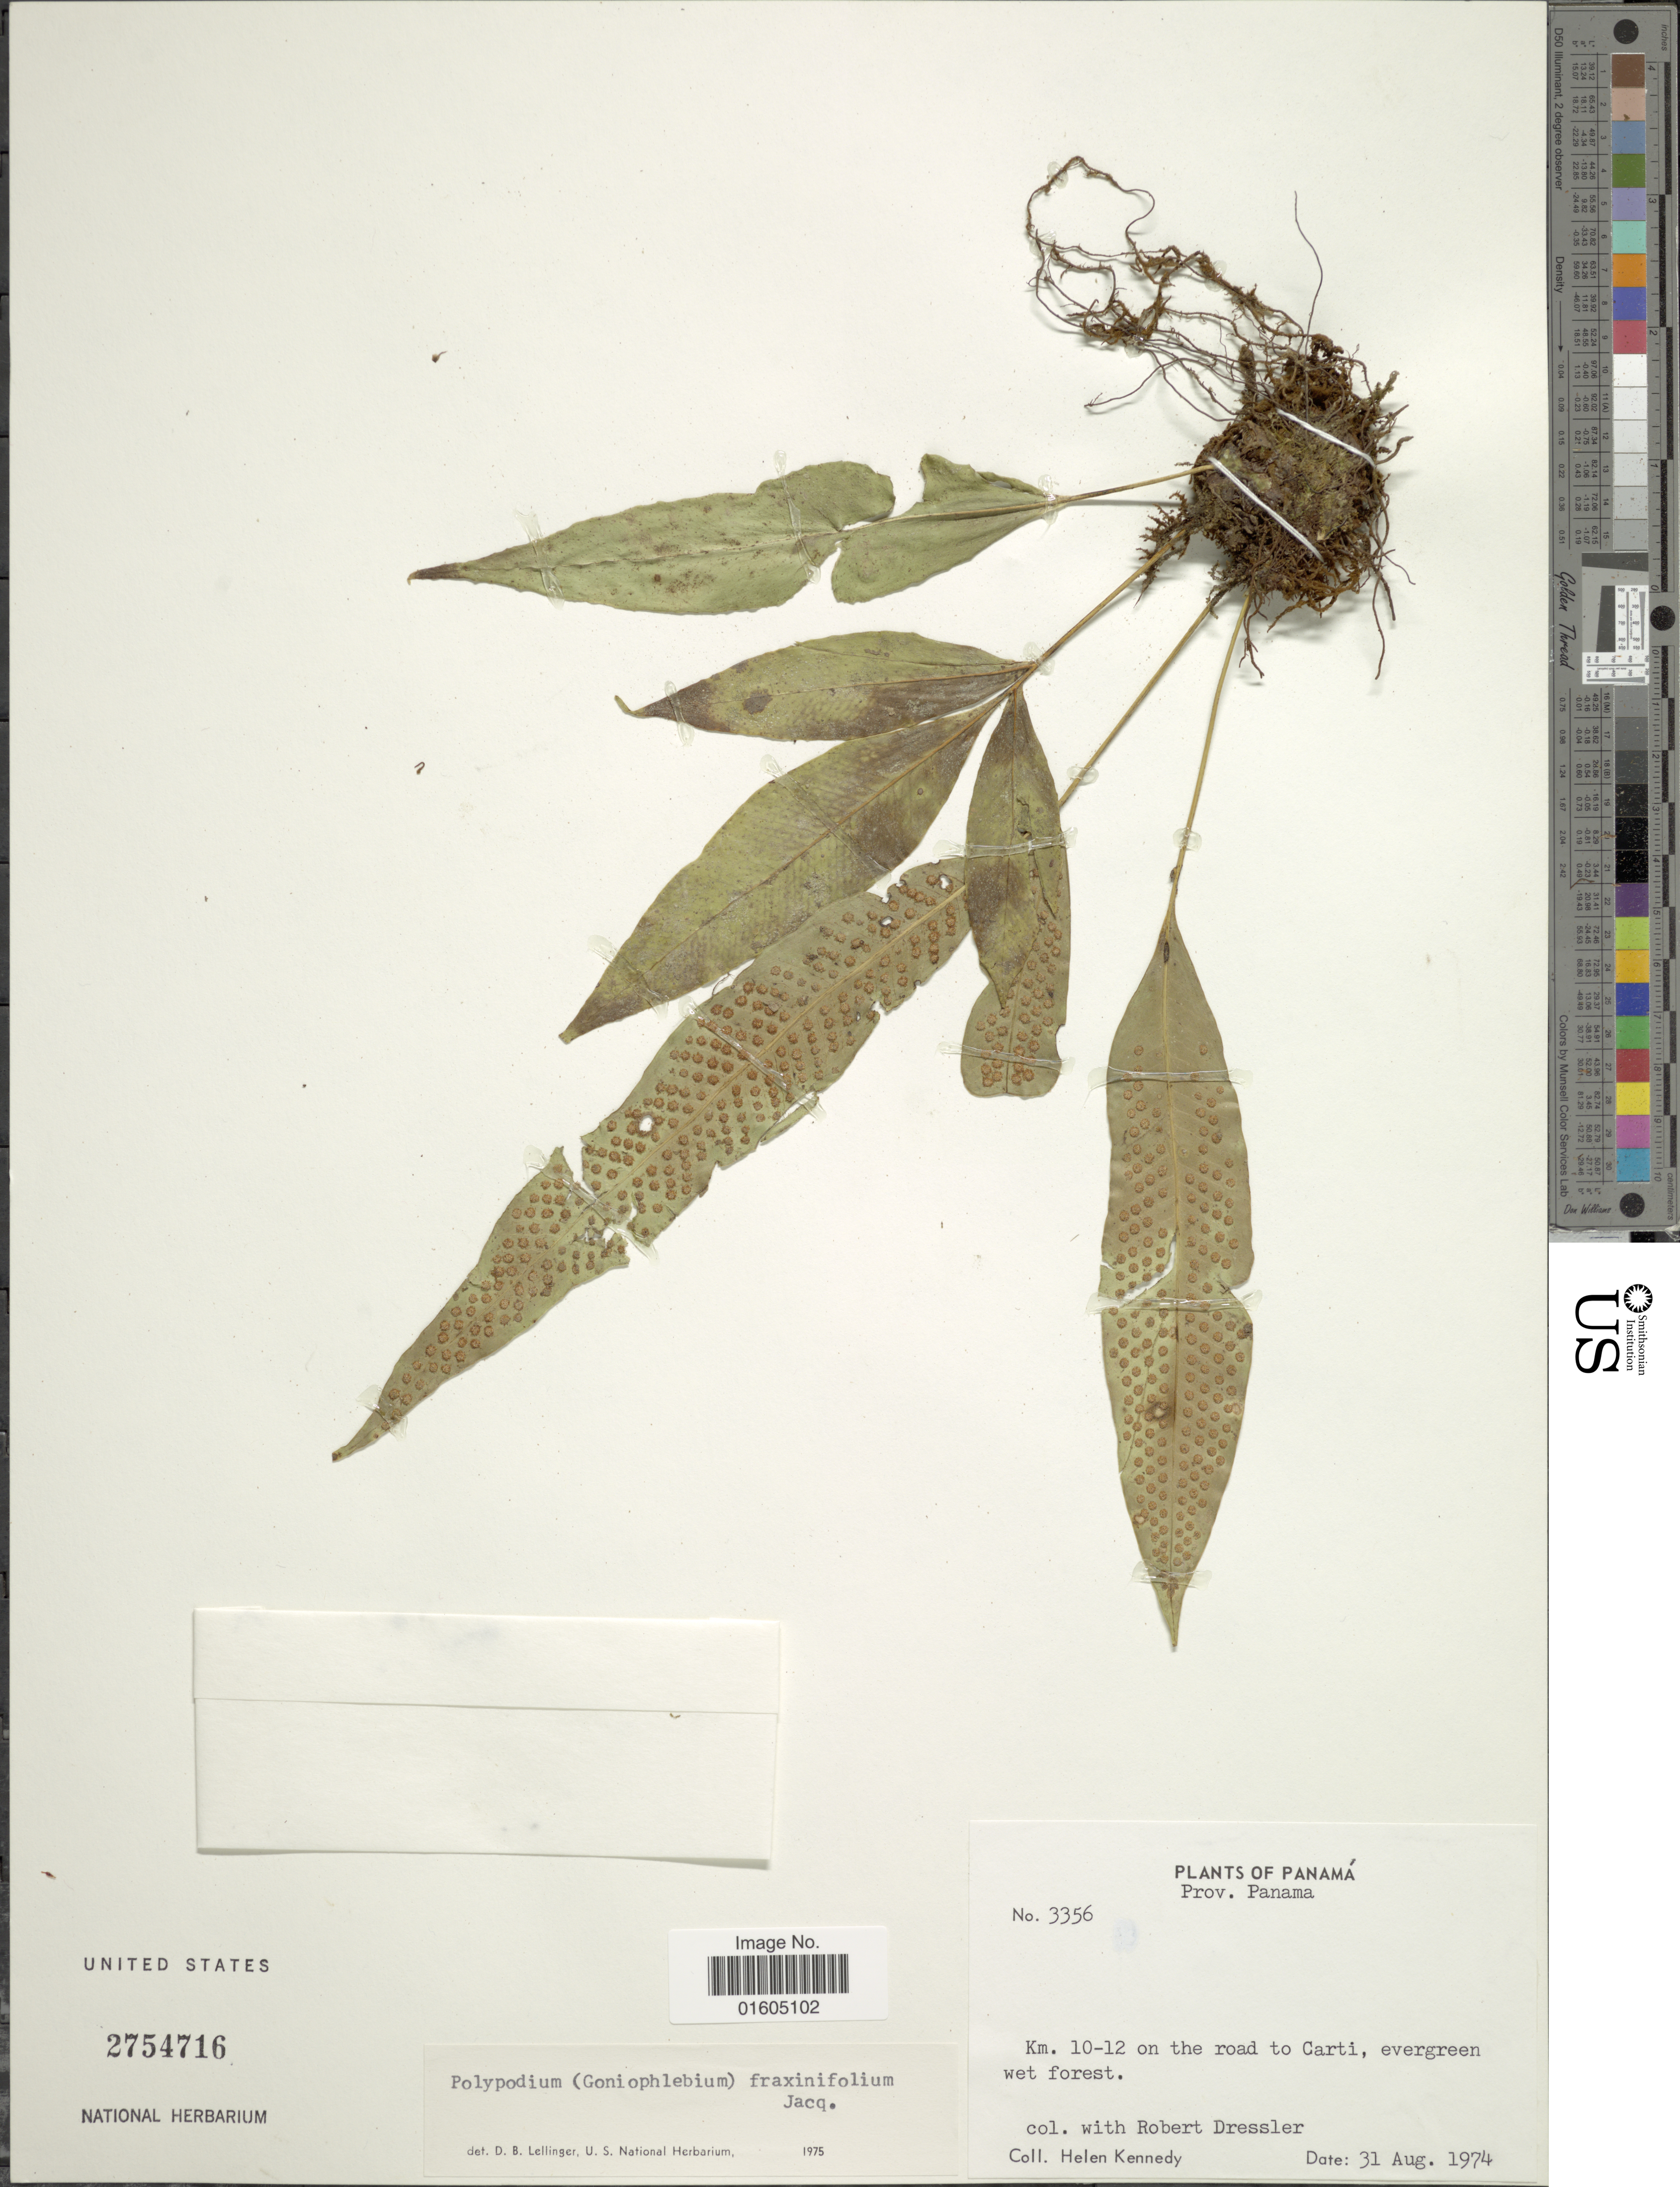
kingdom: Plantae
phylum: Tracheophyta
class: Polypodiopsida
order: Polypodiales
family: Polypodiaceae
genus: Serpocaulon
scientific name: Serpocaulon fraxinifolium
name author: (Jacq.) A.R. Sm.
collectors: R. Dressler & R. Dressler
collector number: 3356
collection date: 1974-08-31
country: Panama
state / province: Panamá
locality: Panama. Prov. Panama. Km. 10-12 on the road to Carto, evergreen wet forest.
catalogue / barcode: US 2754716